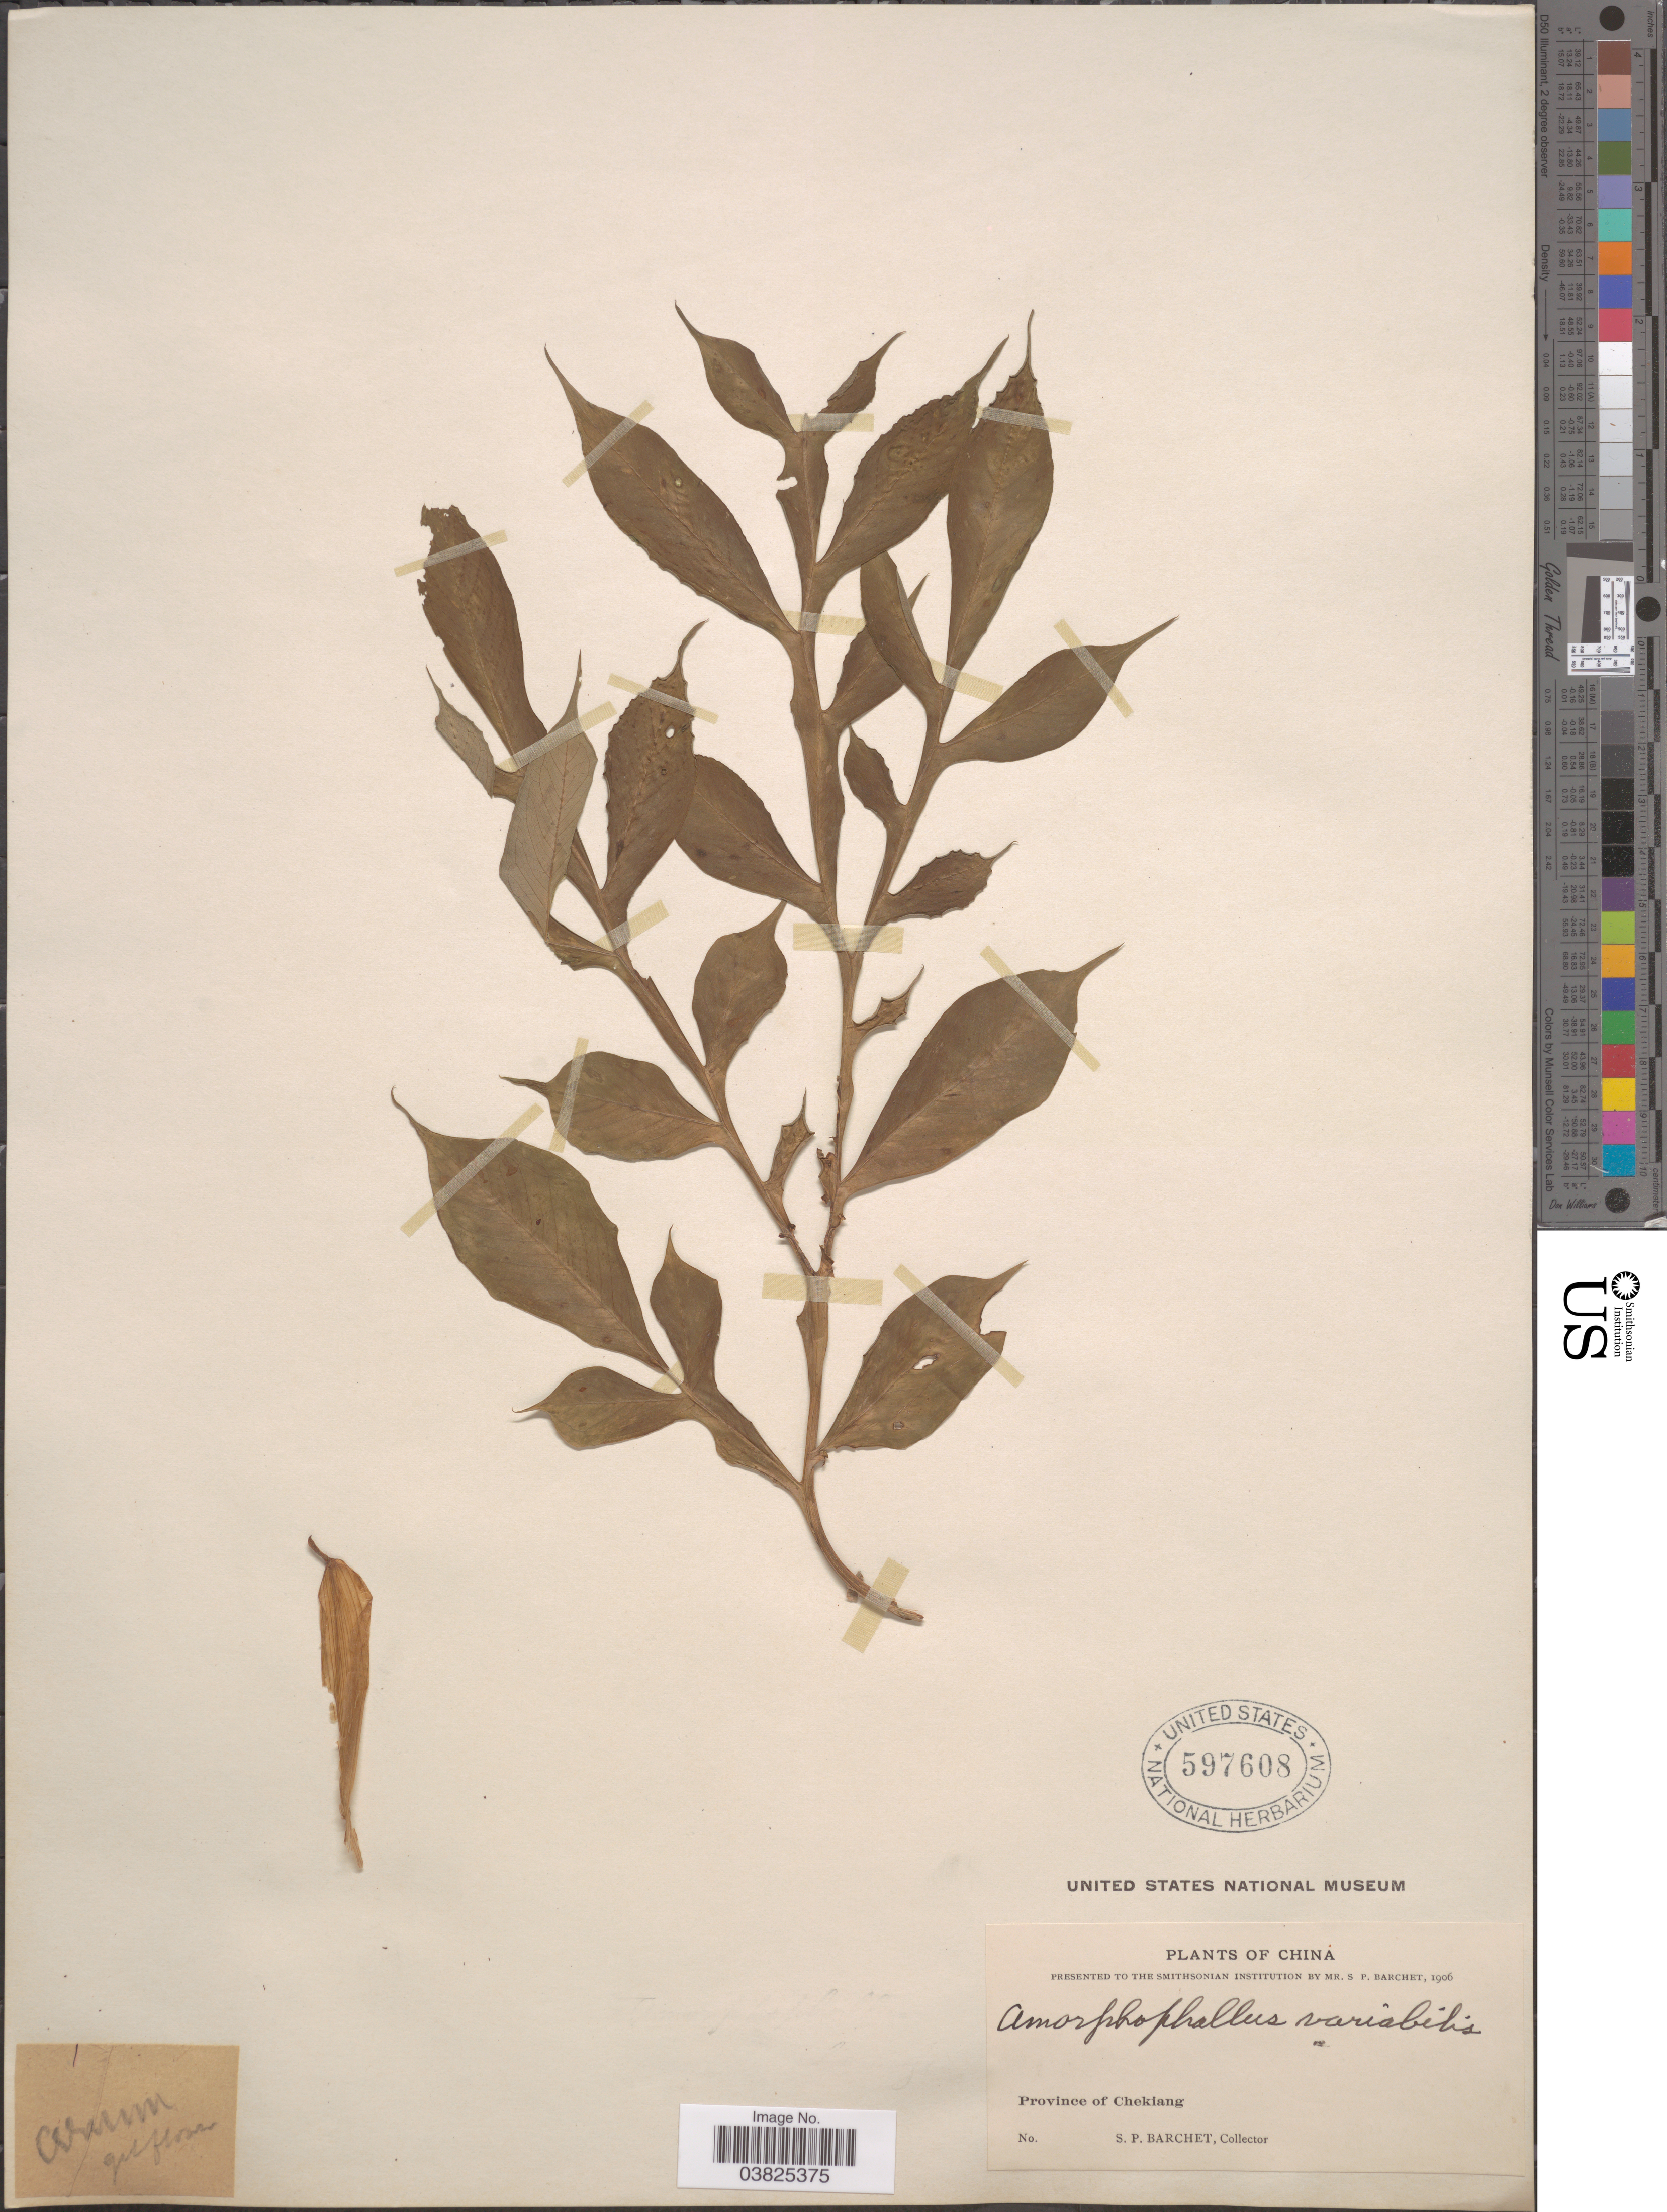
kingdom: Plantae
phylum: Tracheophyta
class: Liliopsida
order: Alismatales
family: Araceae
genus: Amorphophallus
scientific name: Amorphophallus variablis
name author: Blume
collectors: S. P. Barchet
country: China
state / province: Zhejiang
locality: Province of Chekiang.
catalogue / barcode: US 597608